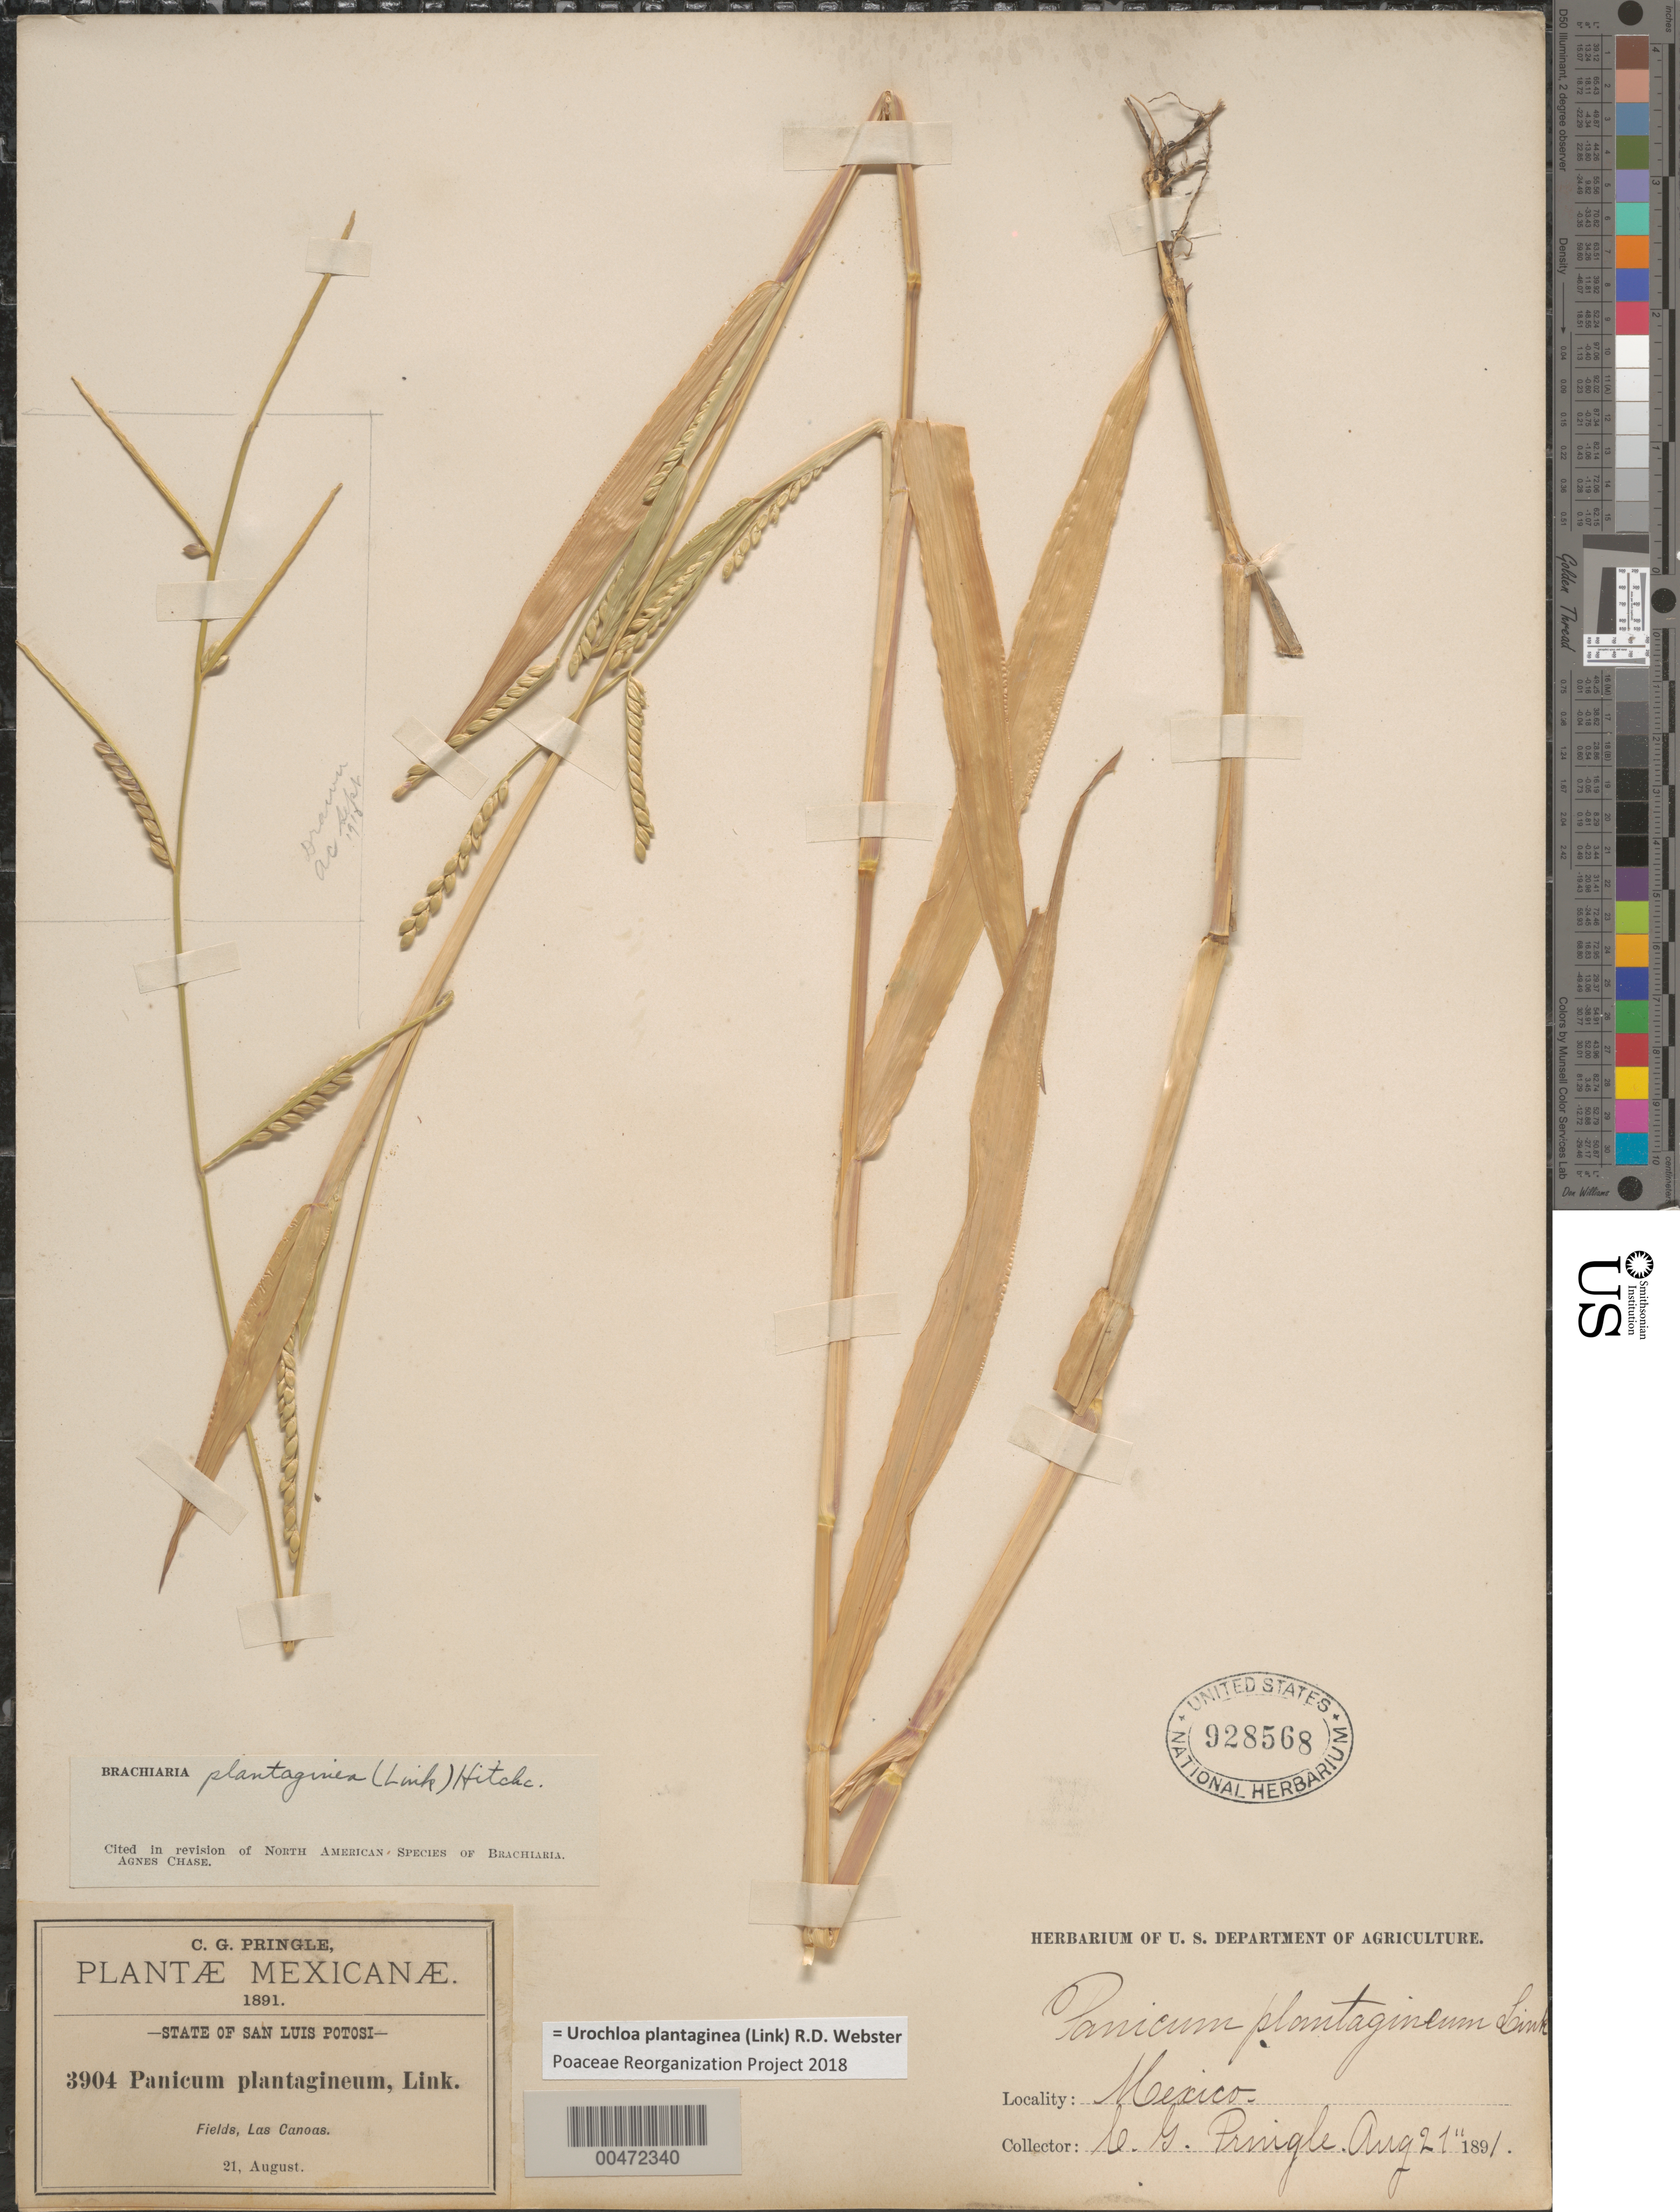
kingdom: Plantae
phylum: Tracheophyta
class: Liliopsida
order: Poales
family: Poaceae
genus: Urochloa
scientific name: Urochloa plantiginea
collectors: C. G. Pringle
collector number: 3904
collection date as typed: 21 Aug 1891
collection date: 1891-08-21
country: Mexico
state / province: San Luis Potosi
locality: Las Canoas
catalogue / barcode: US 928568